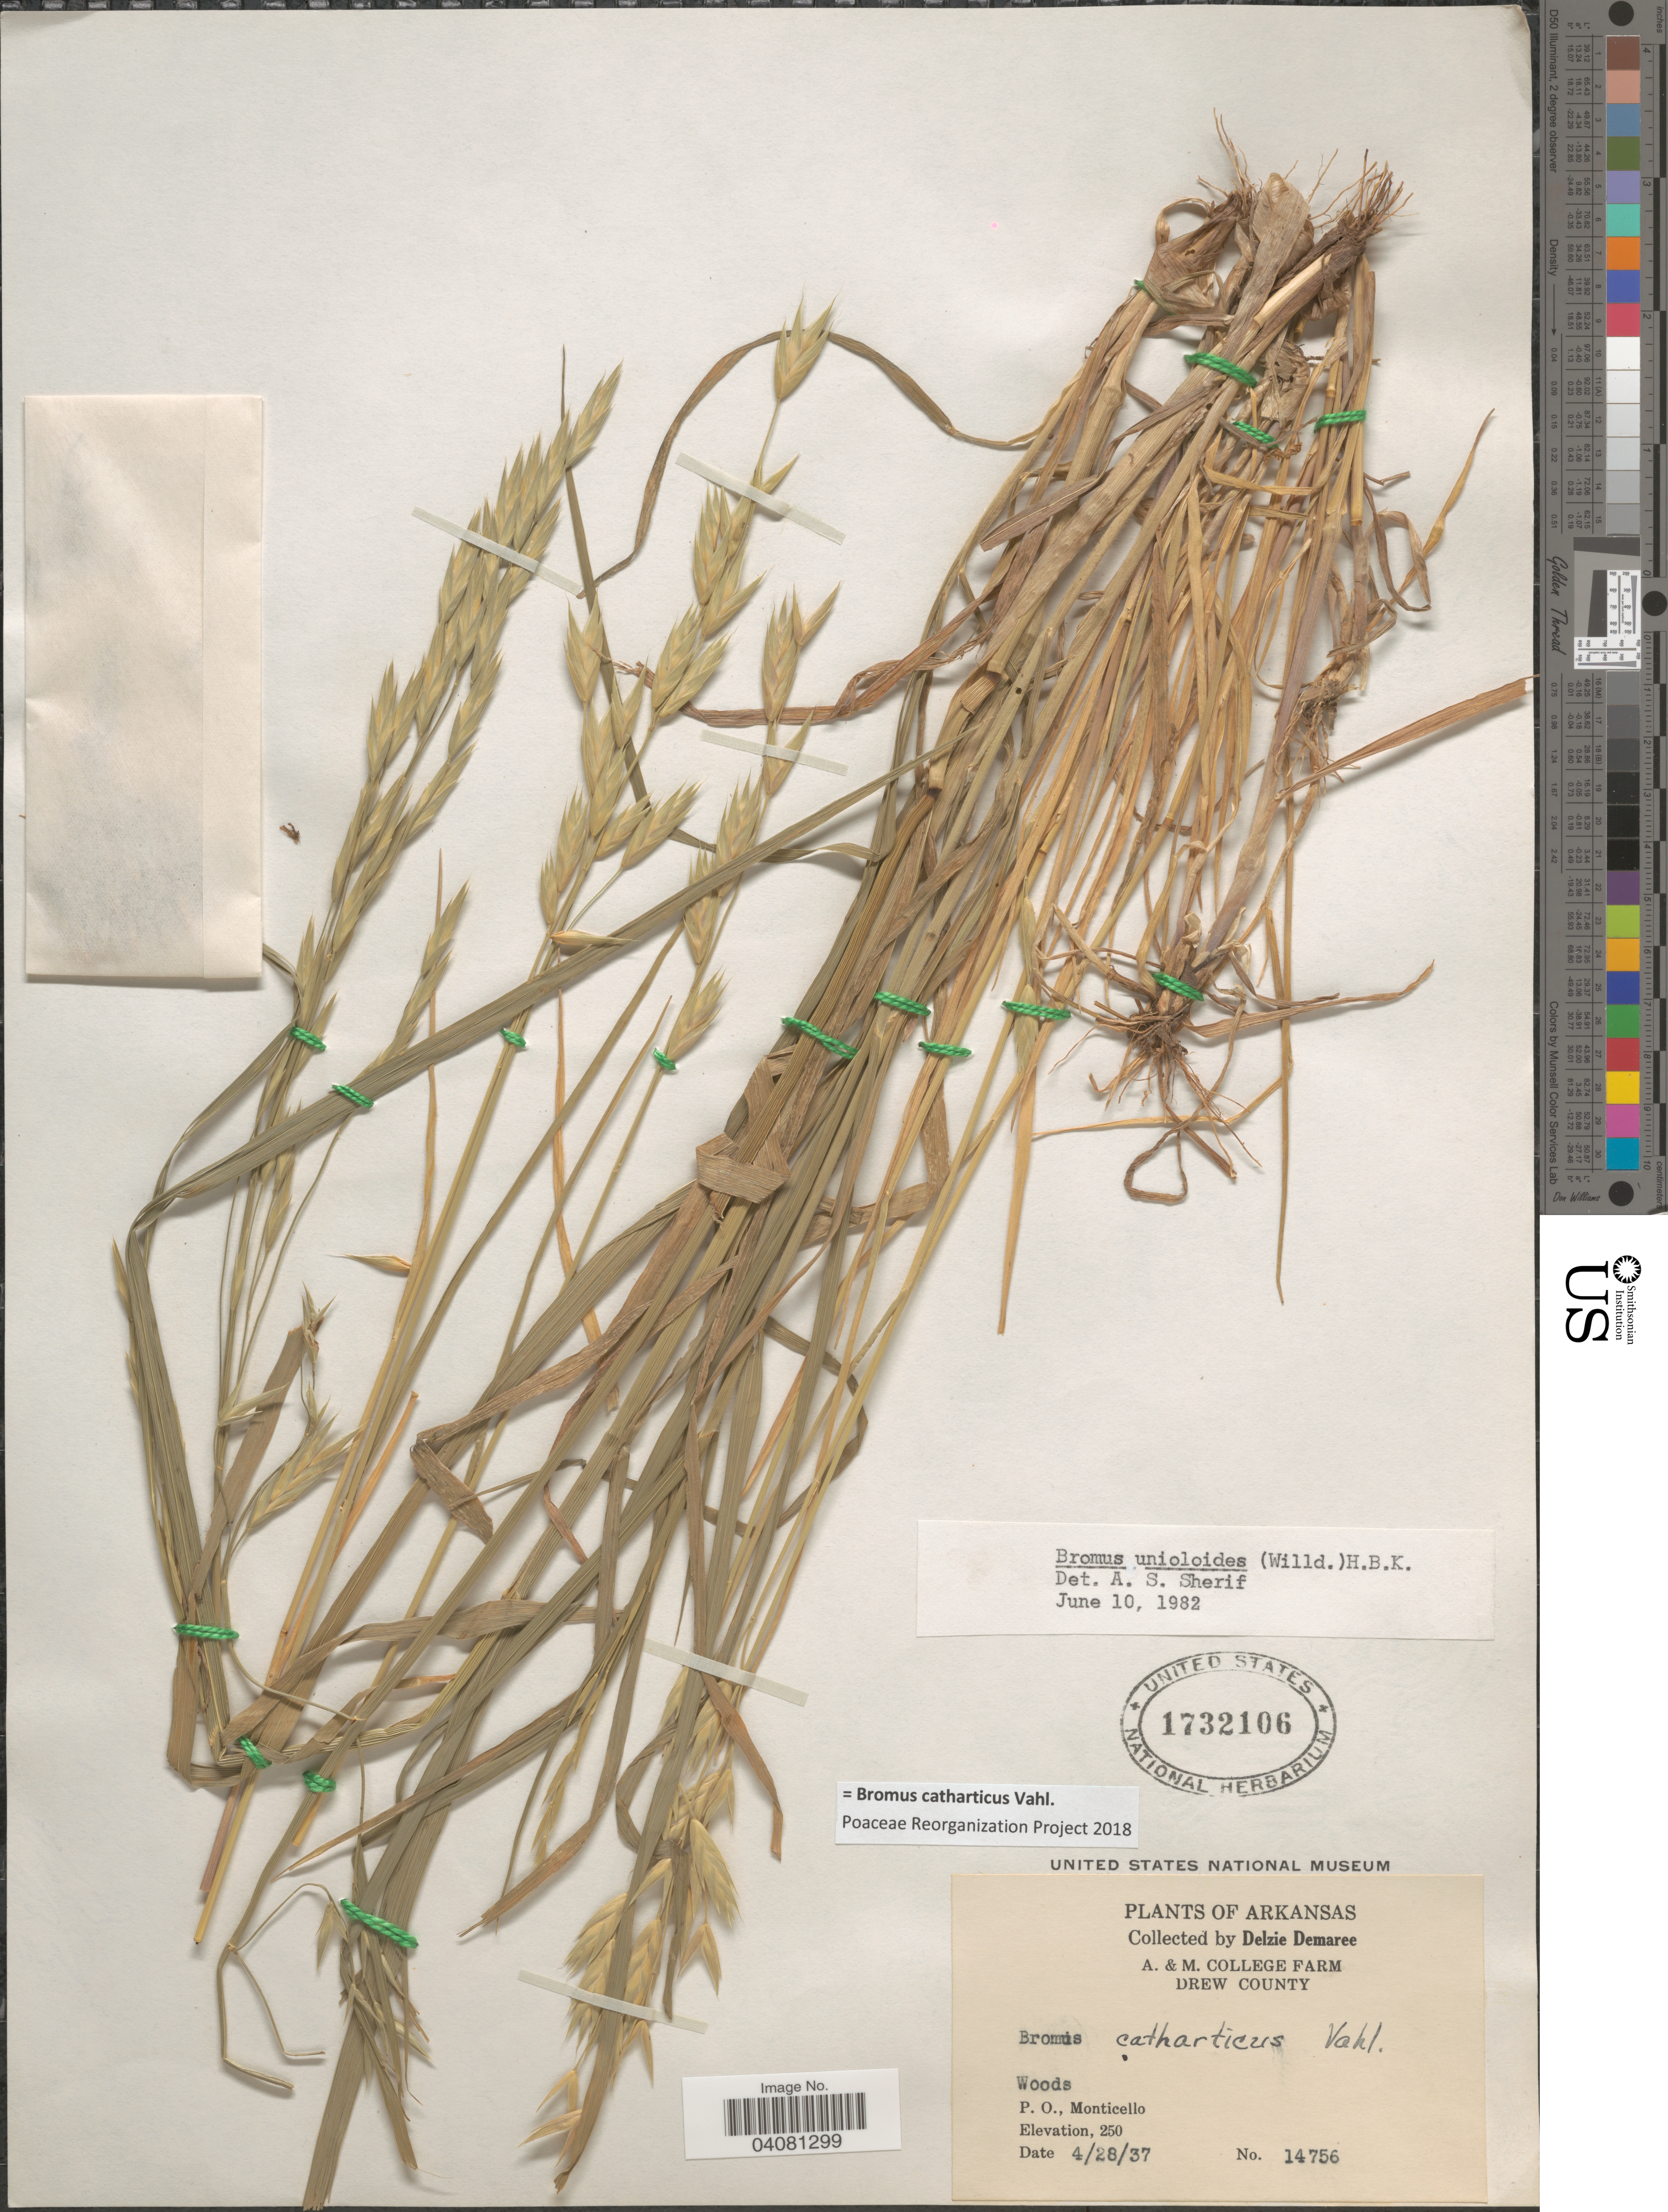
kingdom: Plantae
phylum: Tracheophyta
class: Liliopsida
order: Poales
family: Poaceae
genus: Bromus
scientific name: Bromus catharticus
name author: Vahl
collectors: D. Demaree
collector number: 14756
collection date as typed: Transcribed d/m/y: 28/4/37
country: United States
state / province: Arkansas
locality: Drew County. P.O. Monticello.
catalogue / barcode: US 1732106